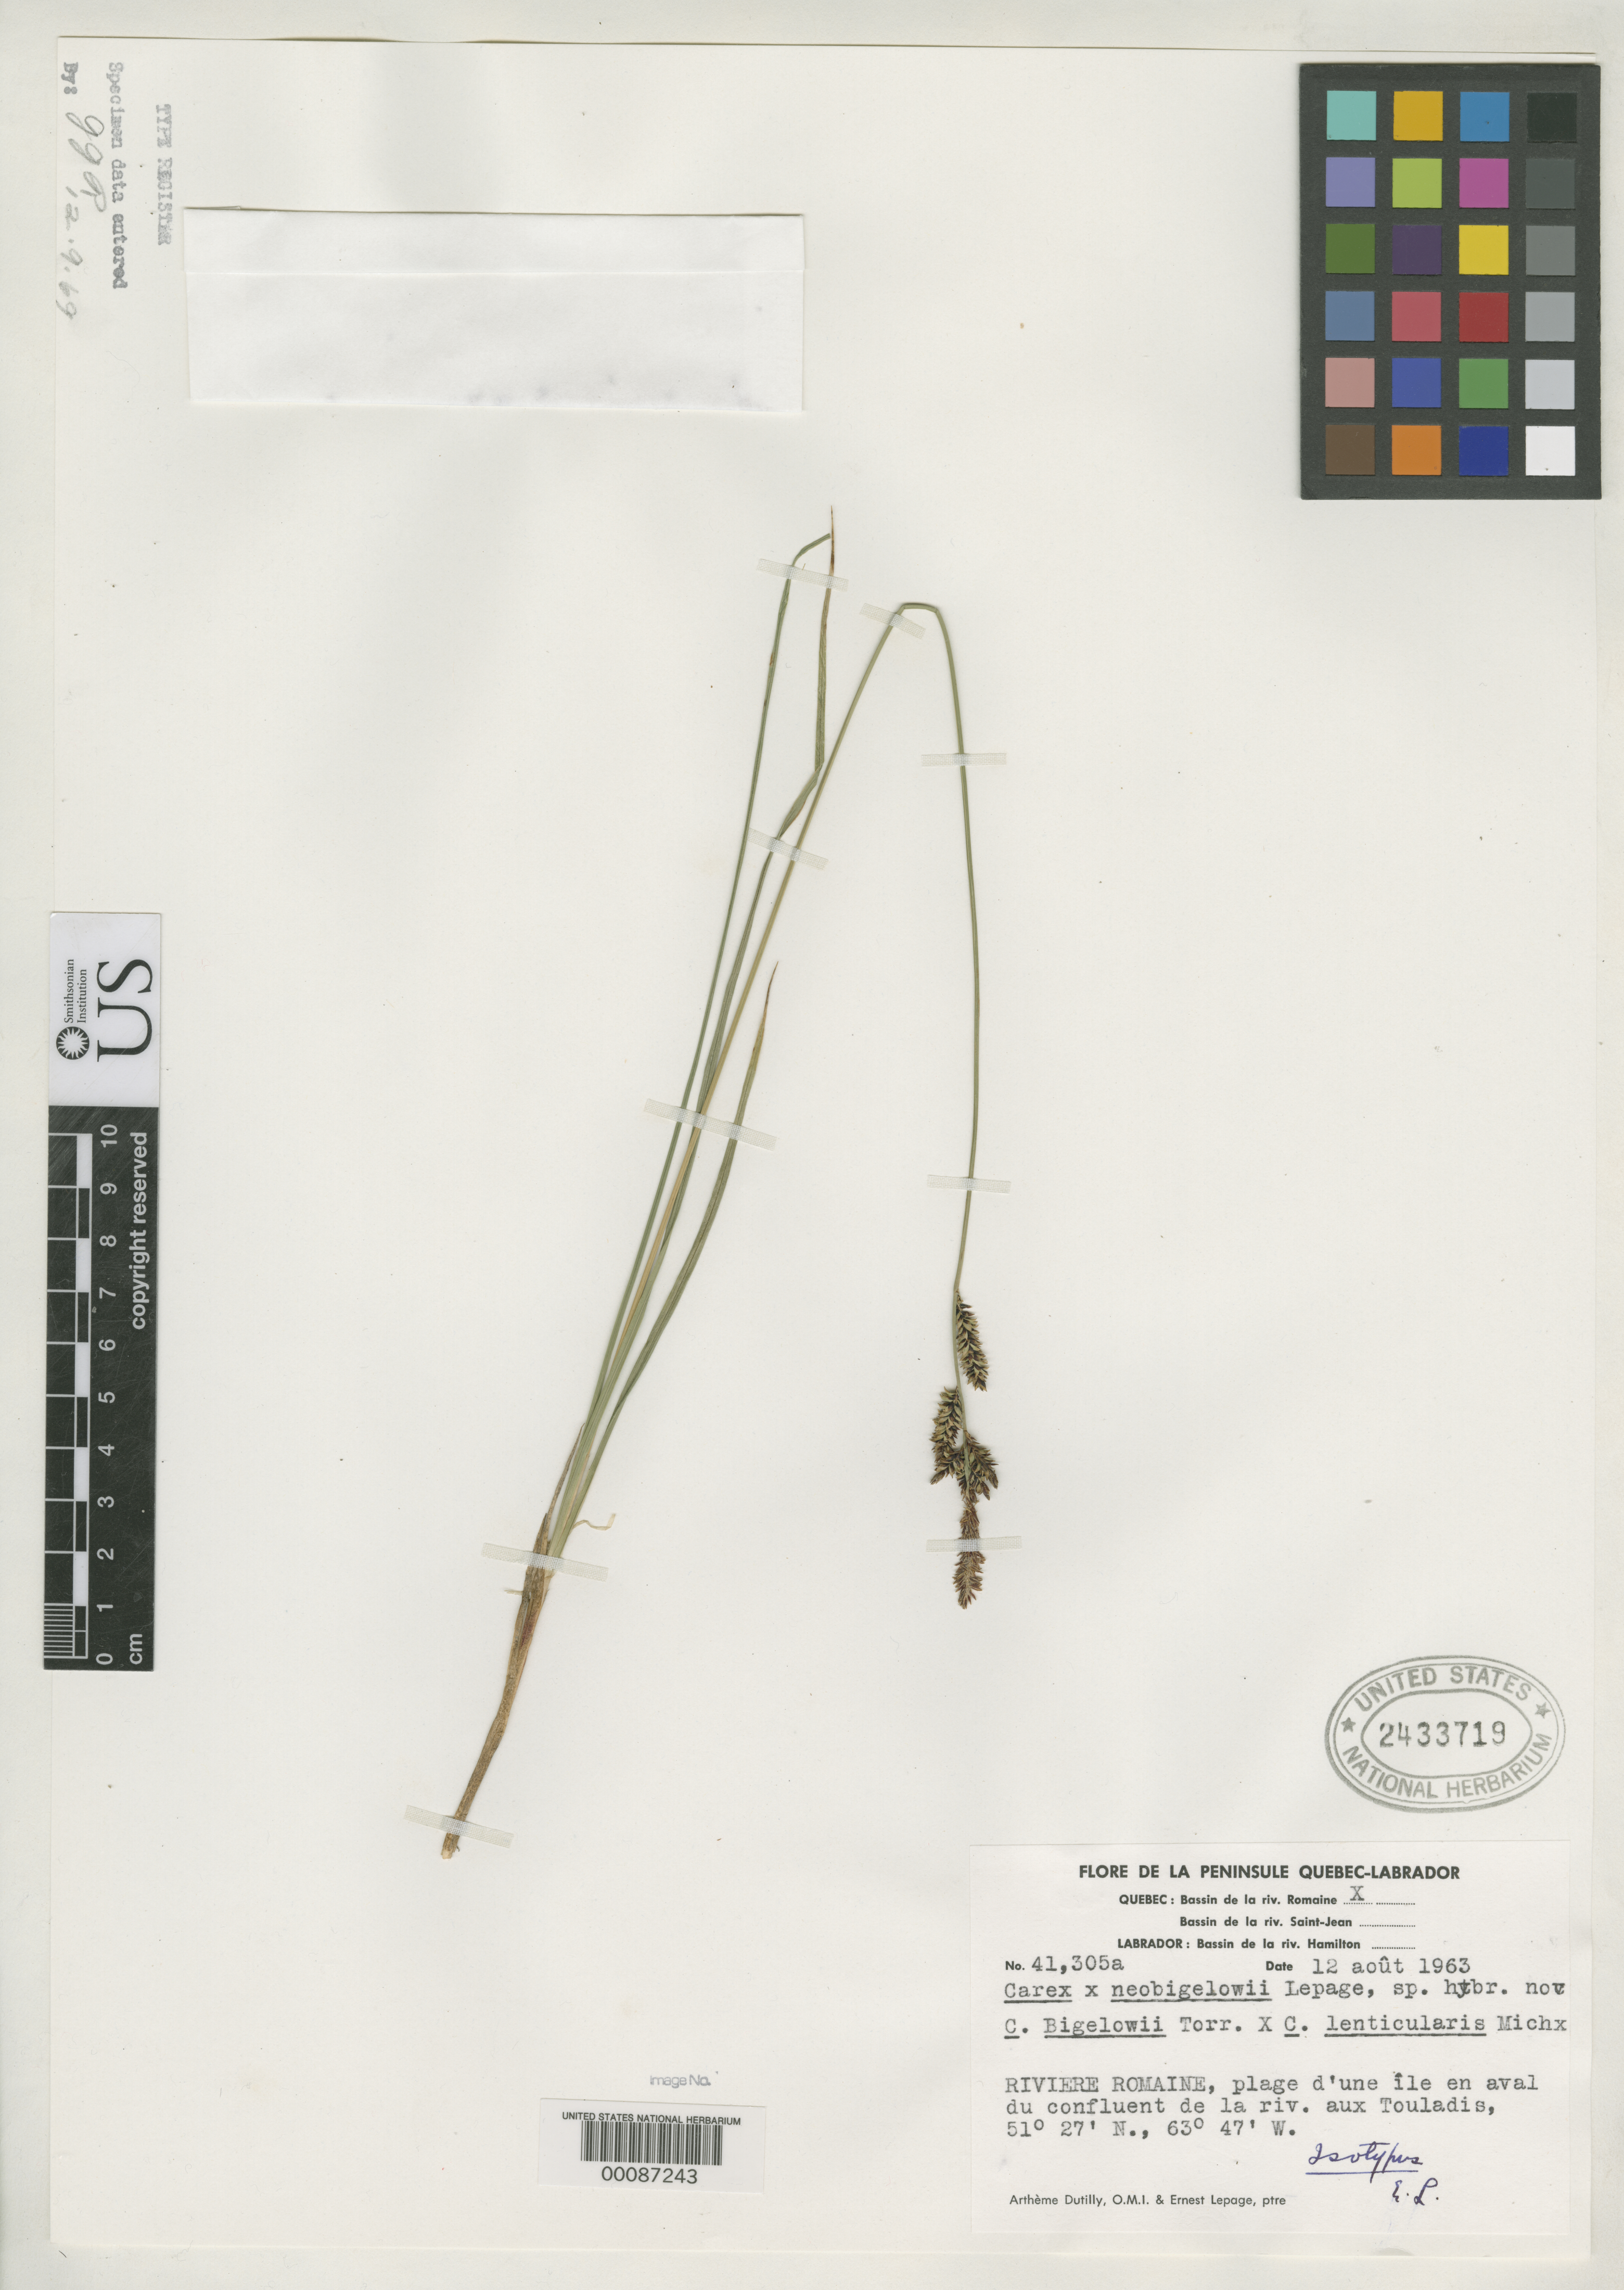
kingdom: Plantae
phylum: Tracheophyta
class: Liliopsida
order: Poales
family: Cyperaceae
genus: Carex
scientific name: Carex x neobigelowii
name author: Lepage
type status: Isotype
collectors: A. Dutilly & E. L. Lepage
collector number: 41305 a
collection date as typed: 12 Aug 1963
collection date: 1963-08-12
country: Canada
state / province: Quebec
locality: Bassin de la Riv. Romaine.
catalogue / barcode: US 2433719